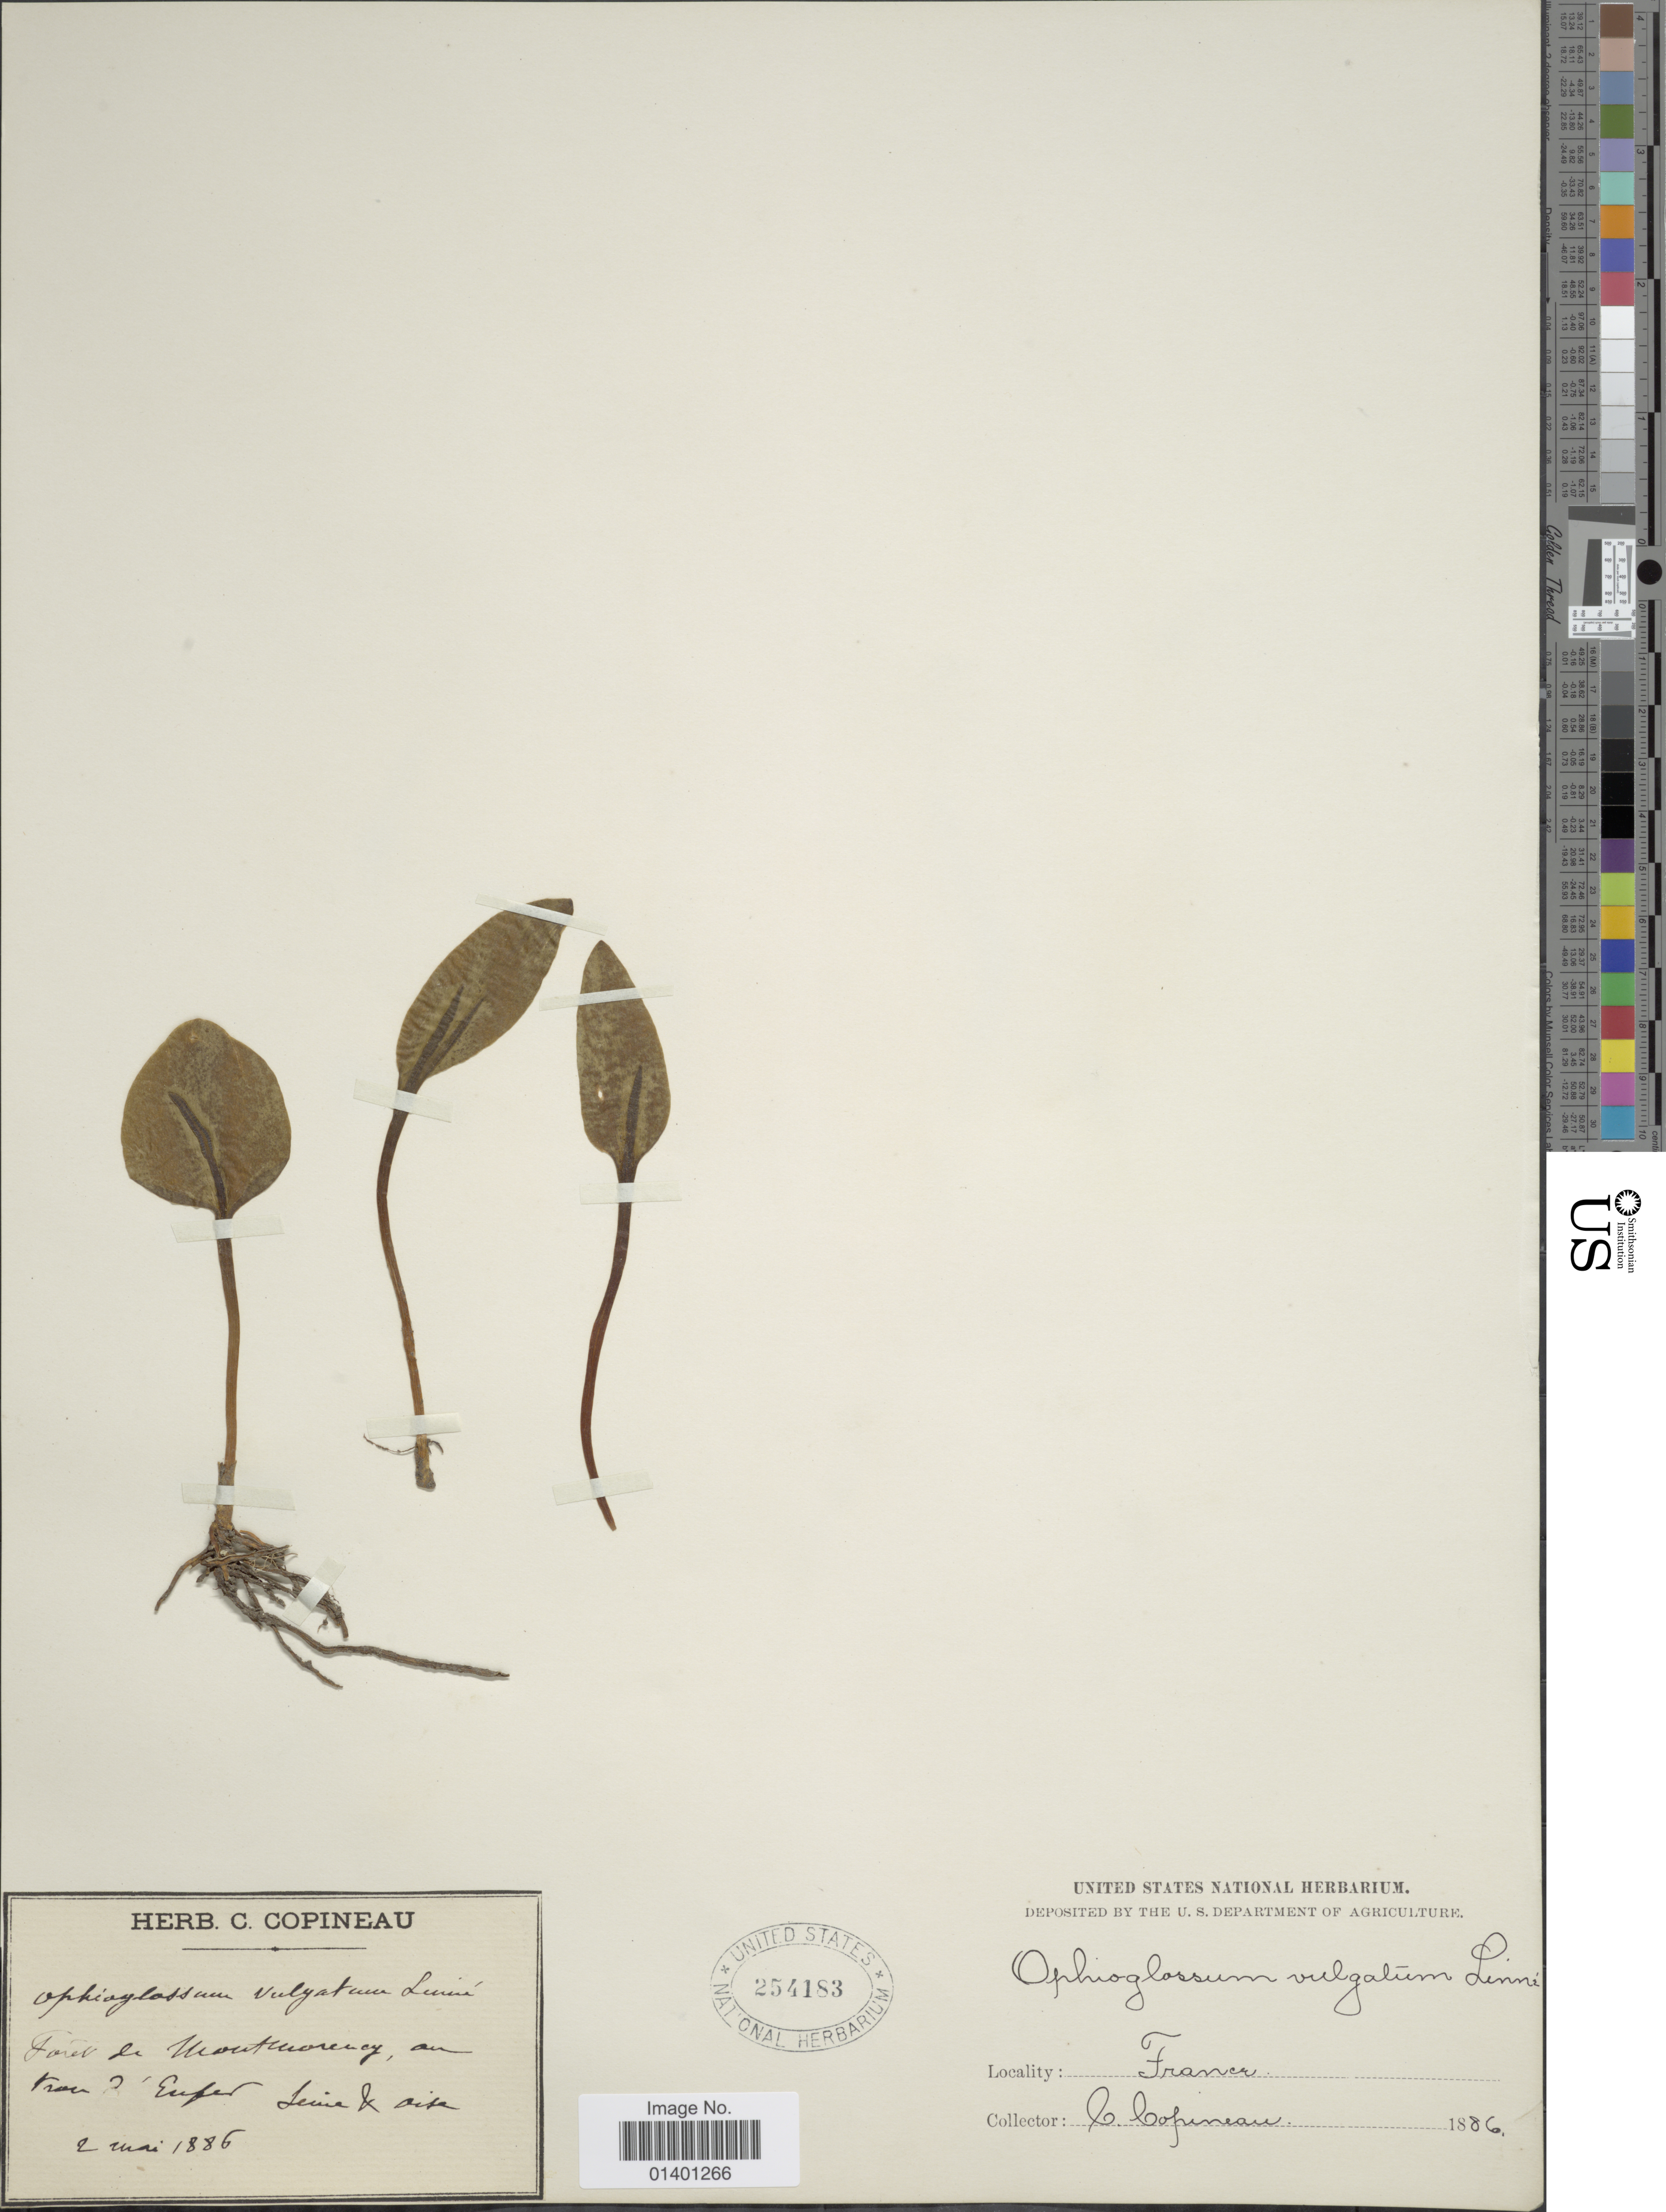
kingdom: Plantae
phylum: Tracheophyta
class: Polypodiopsida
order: Ophioglossales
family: Ophioglossaceae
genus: Ophioglossum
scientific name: Ophioglossum vulgatum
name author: L.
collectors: C. Copineau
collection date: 1886-05-02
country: France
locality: Forêt de Montmorency au Kroer d'Enfer [interpreted], Seine & Oise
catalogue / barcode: US 254183